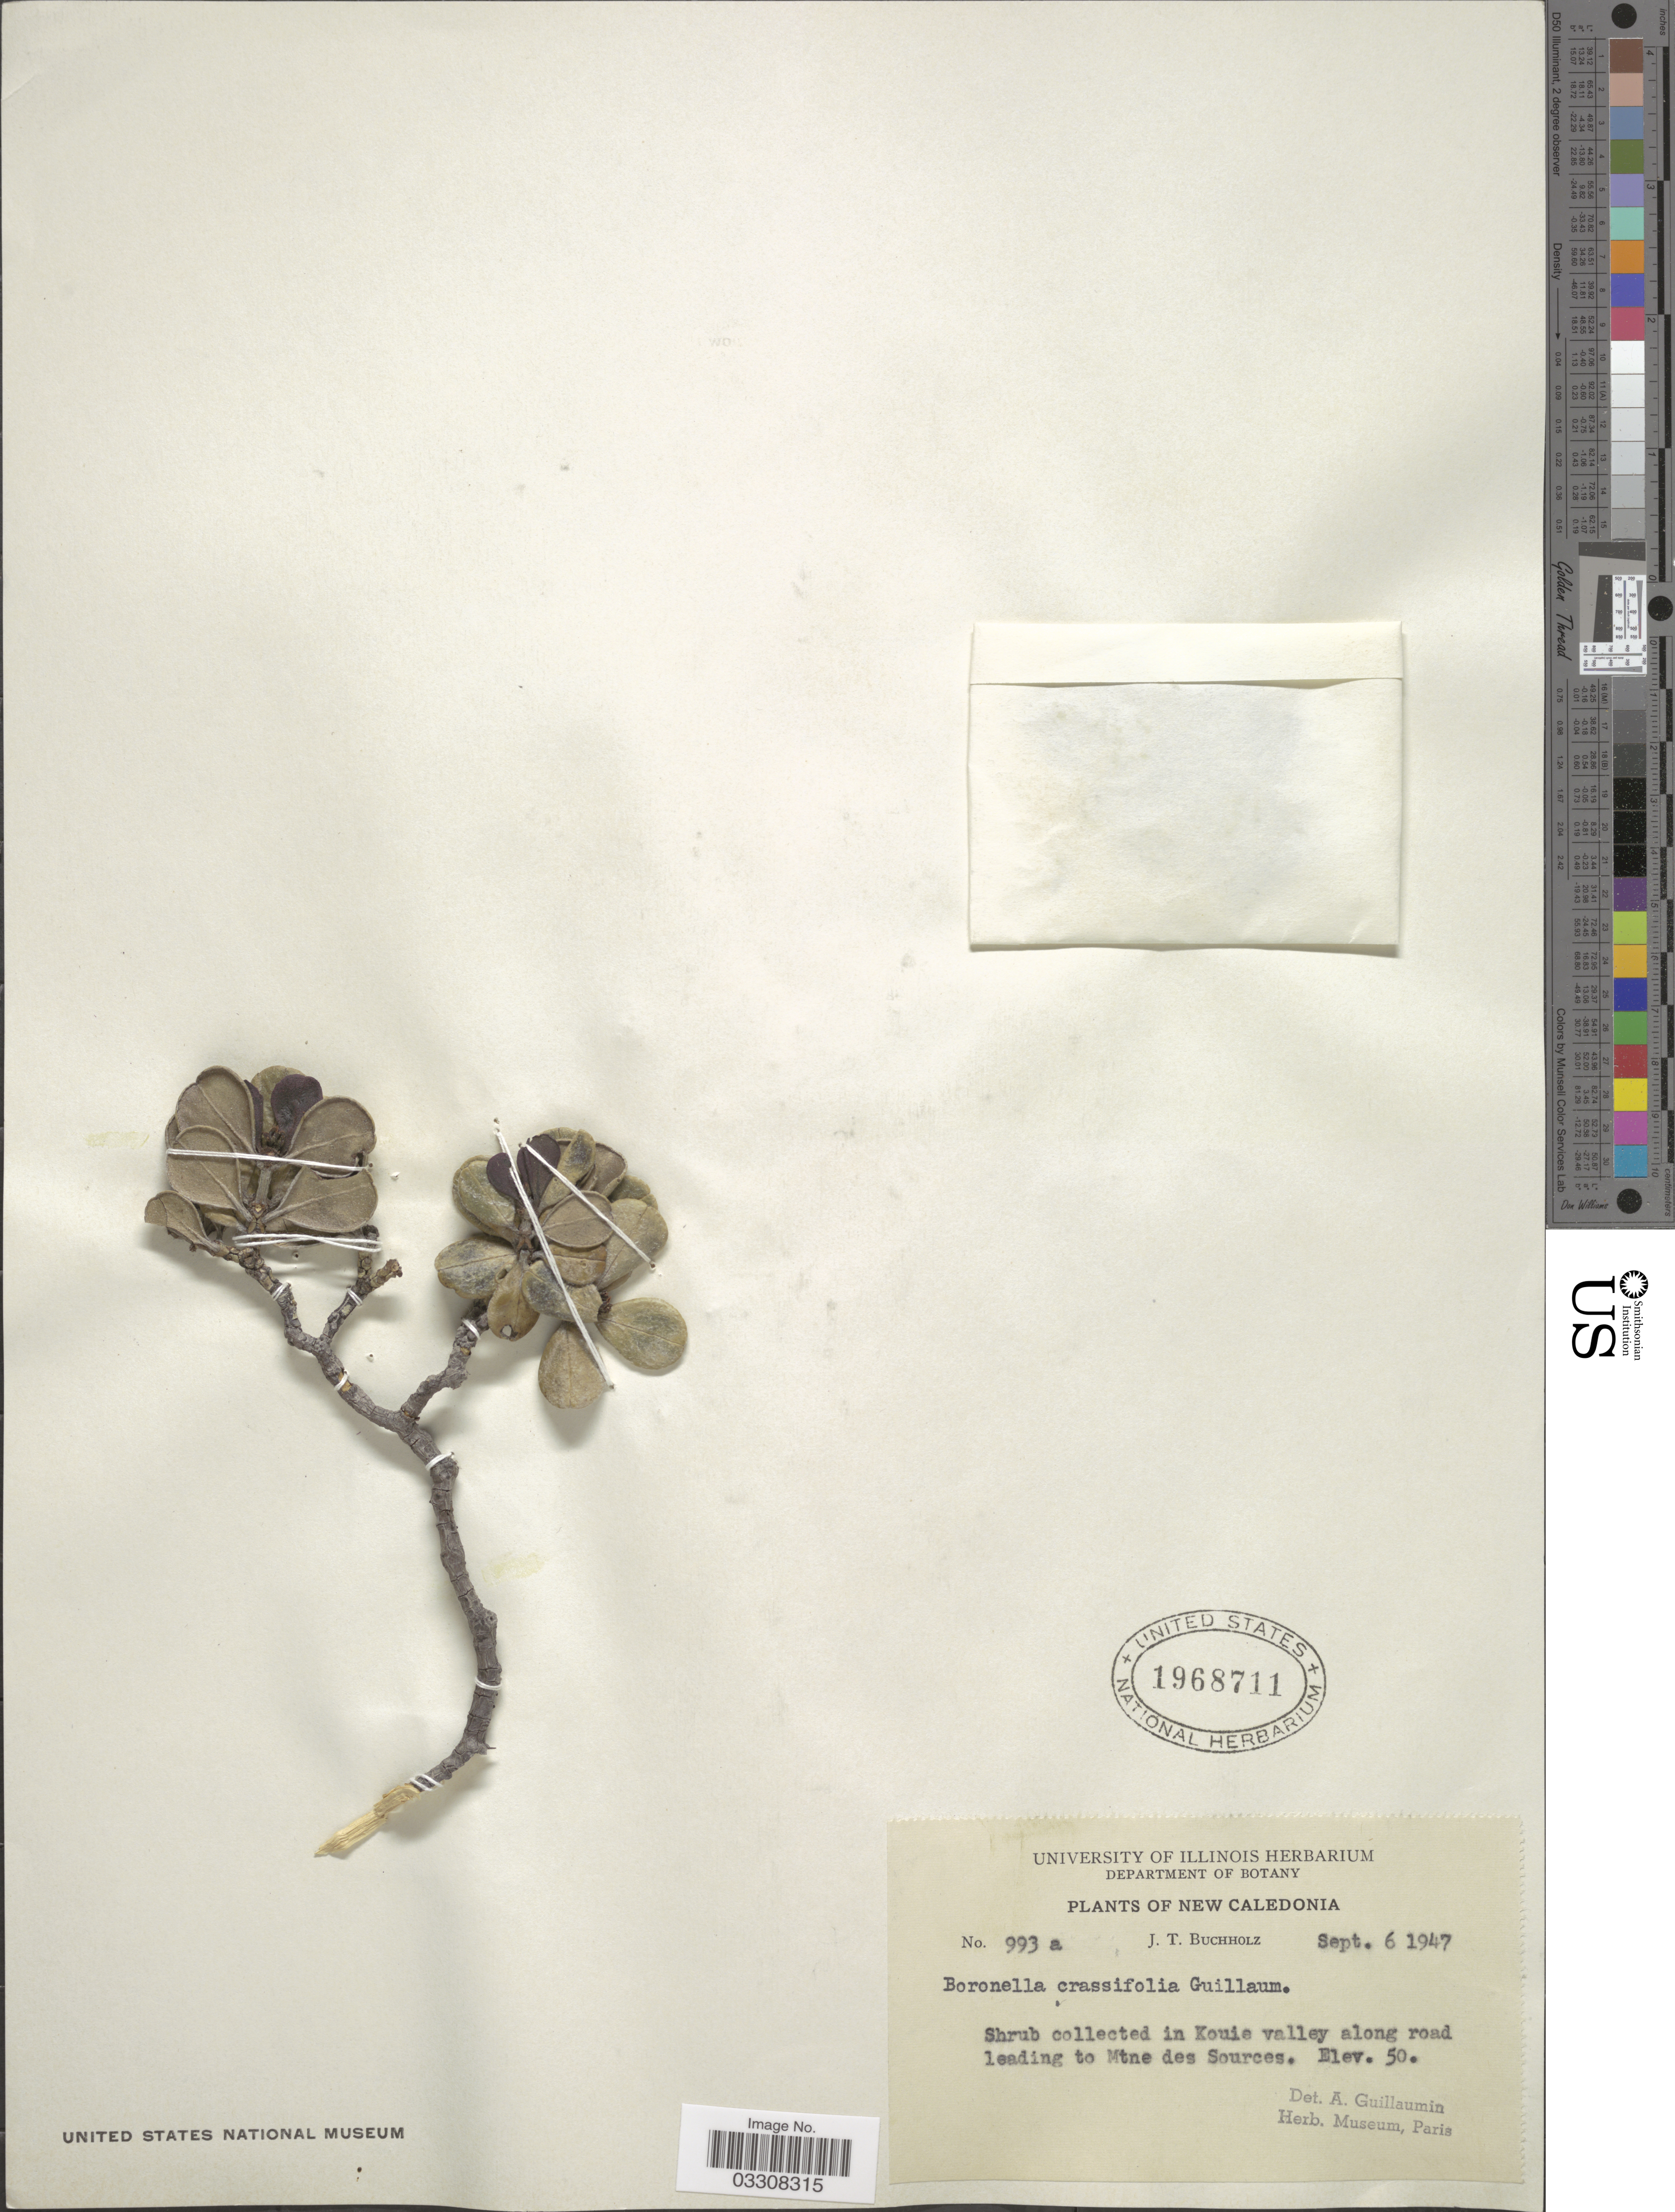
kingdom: Plantae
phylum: Tracheophyta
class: Magnoliopsida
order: Sapindales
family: Rutaceae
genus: Boronia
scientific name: Boronia hartleyi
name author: Duretto & Bayly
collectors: J. T. Buchholz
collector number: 993 a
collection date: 1947-09-06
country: New Caledonia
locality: Shrub collected in Kouie valley along road leading to Mtne des Sources.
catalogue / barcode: US 1968711